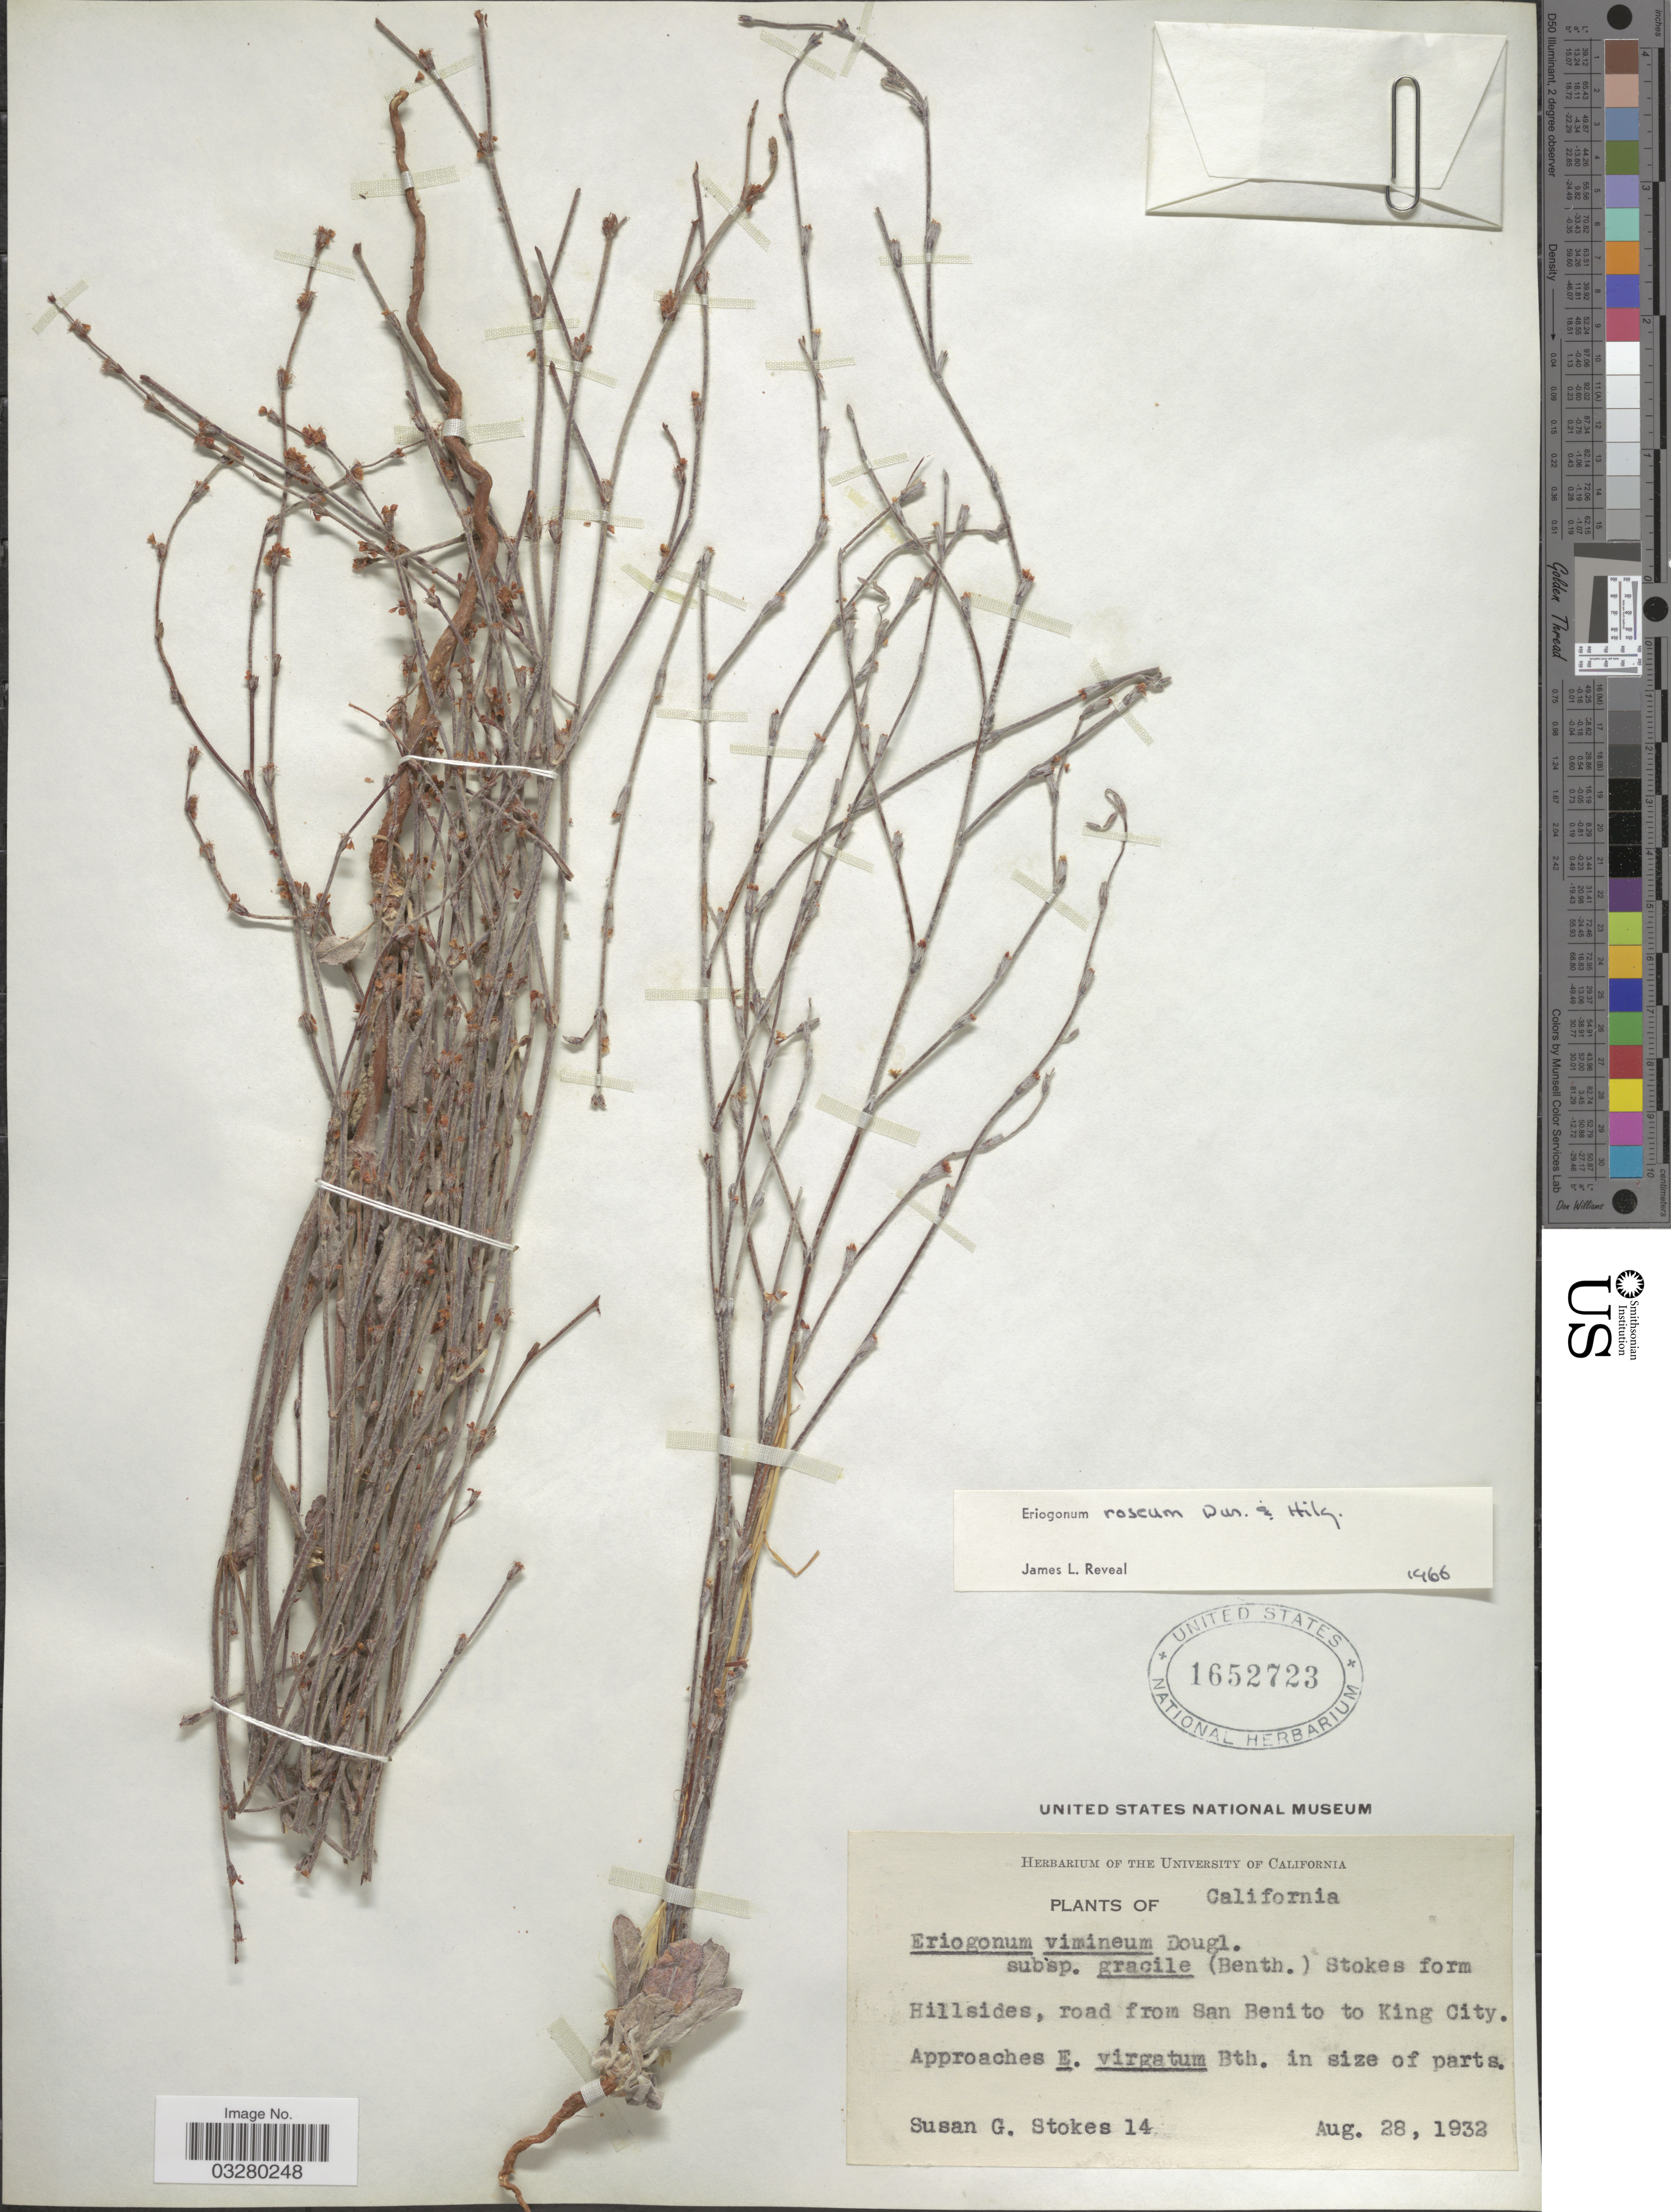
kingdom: Plantae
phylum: Tracheophyta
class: Magnoliopsida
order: Caryophyllales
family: Polygonaceae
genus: Eriogonum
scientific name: Eriogonum roseum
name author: Durand & Hilg.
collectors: S. G. Stokes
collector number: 14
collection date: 1932-08-28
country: United States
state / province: California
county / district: San Benito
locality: Hillsides, road from San Benito to King City.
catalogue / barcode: US 1652723